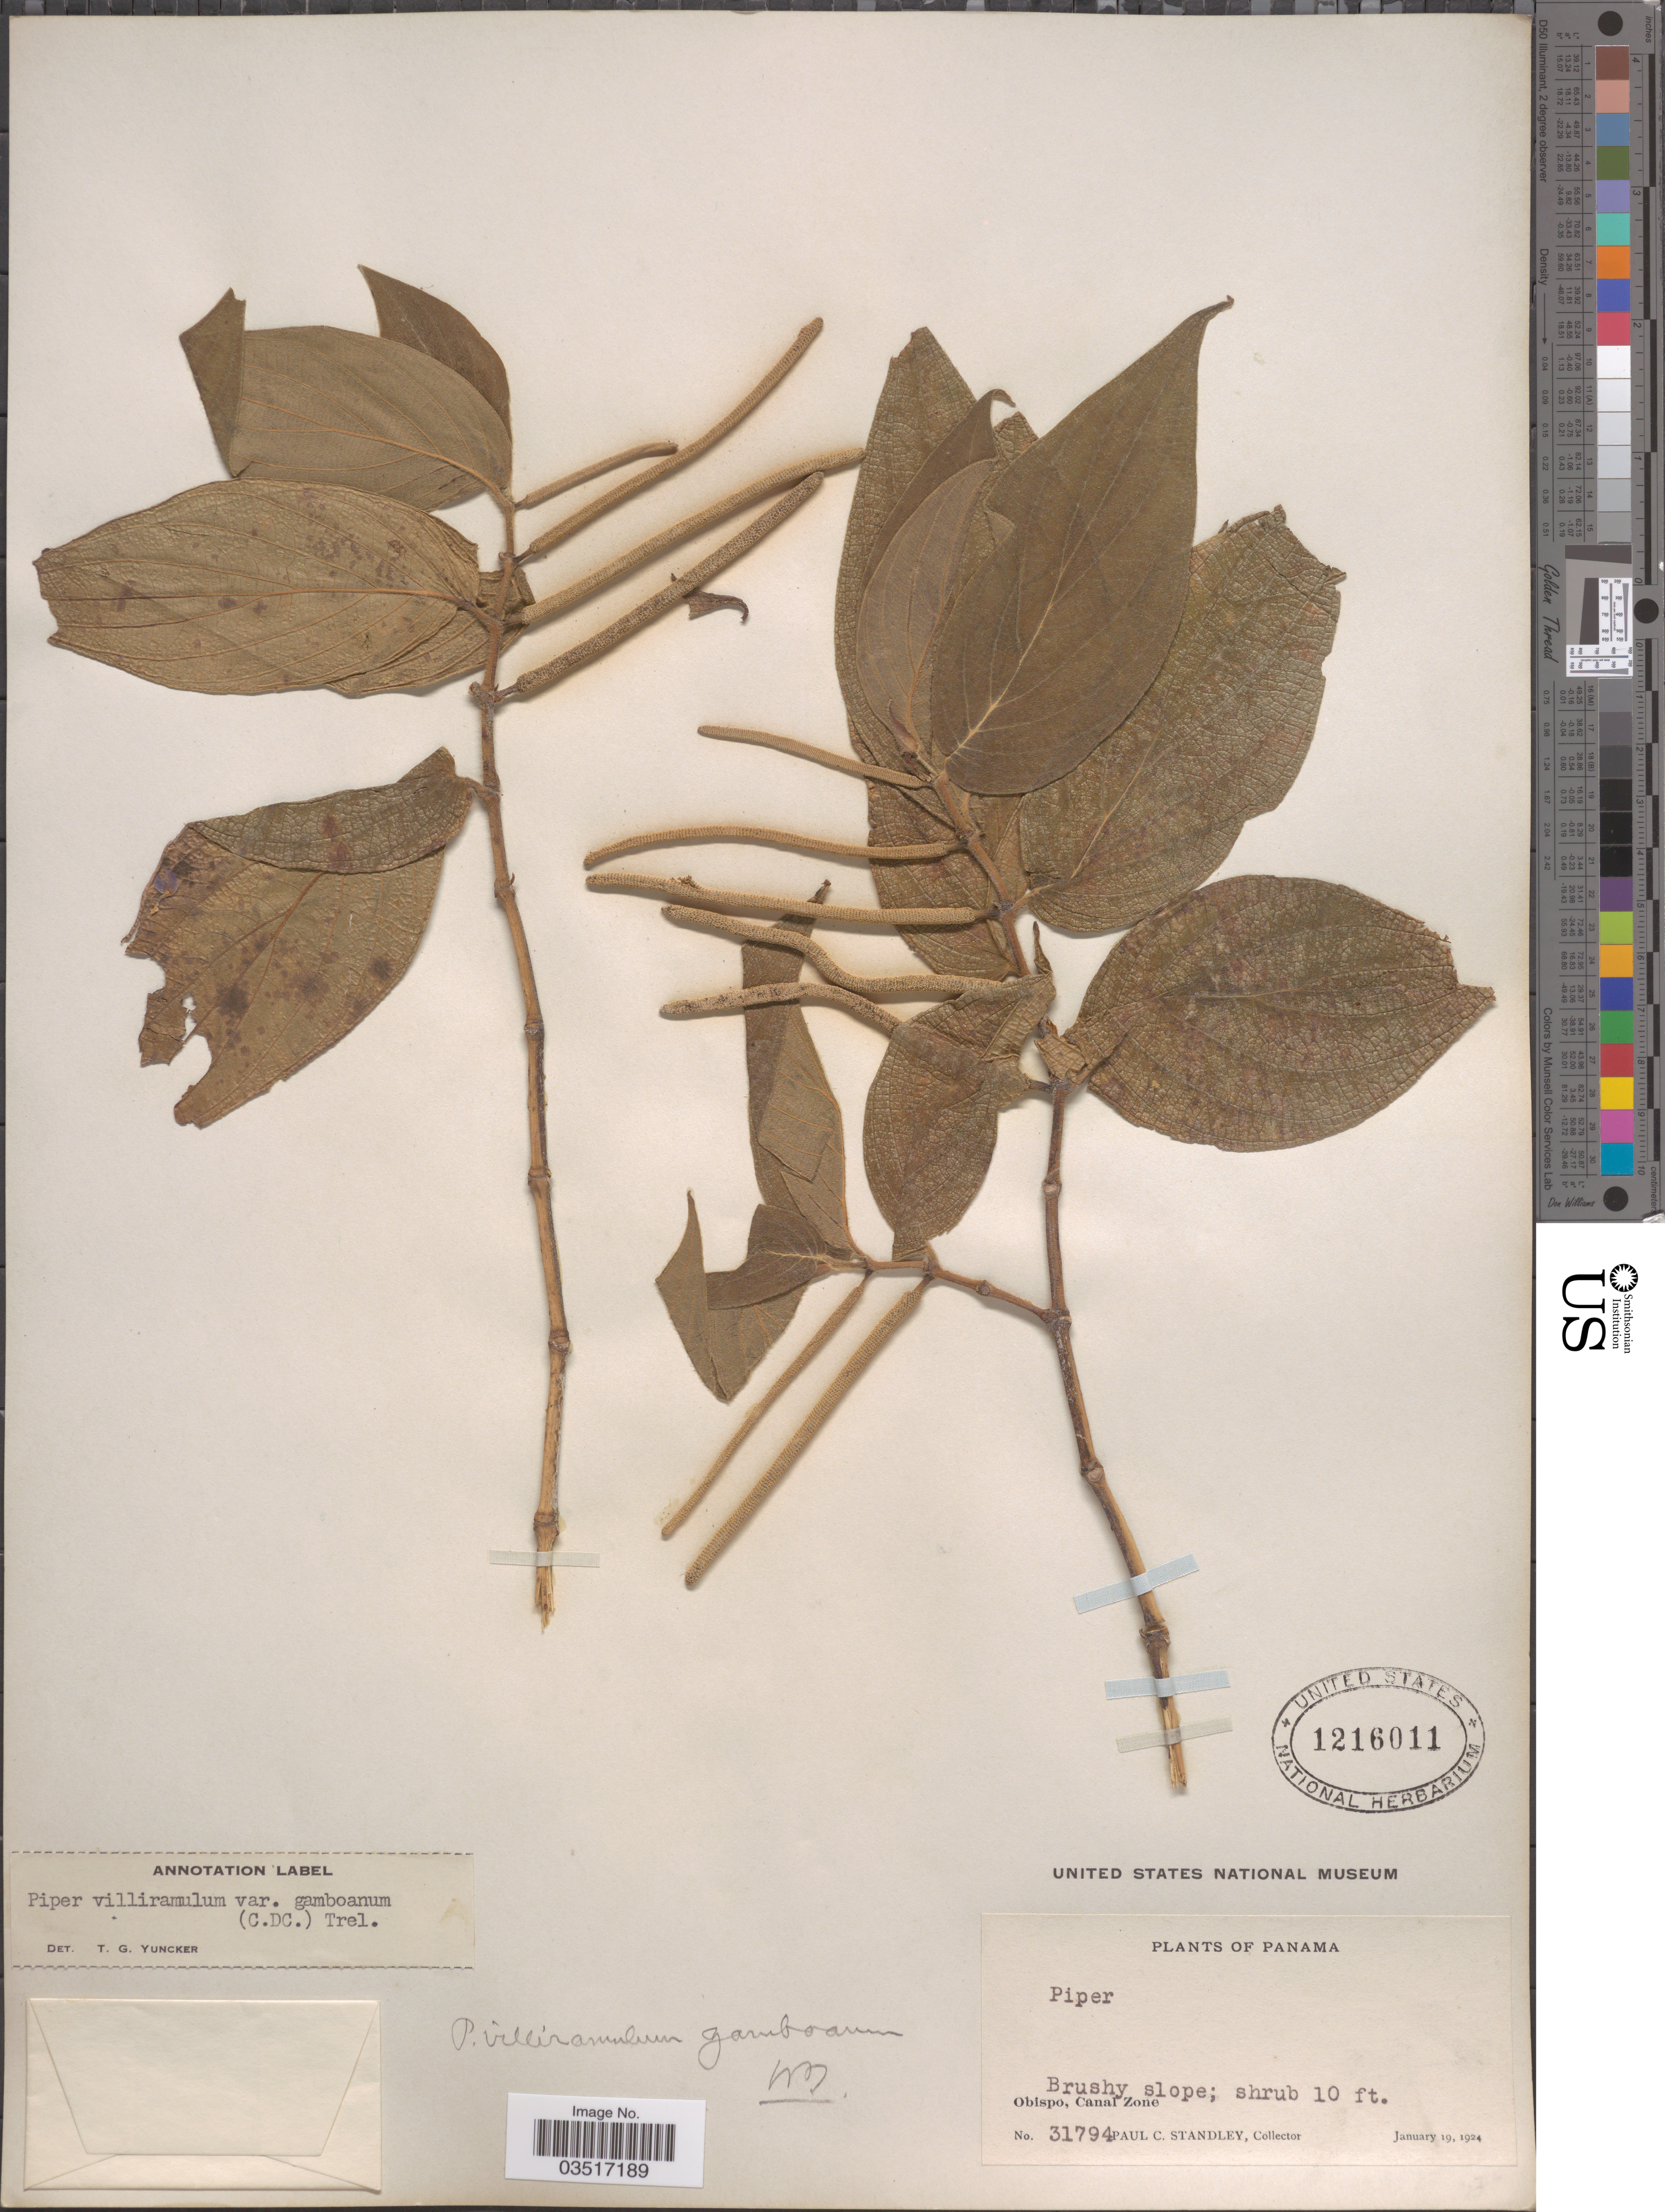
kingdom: Plantae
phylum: Tracheophyta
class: Magnoliopsida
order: Piperales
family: Piperaceae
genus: Piper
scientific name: Piper villiramulum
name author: C. DC.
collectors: P. C. Standley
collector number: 31794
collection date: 1924-01-19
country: Panama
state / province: Colón / Panamá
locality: Obispo, Canal Zone.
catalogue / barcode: US 1216011